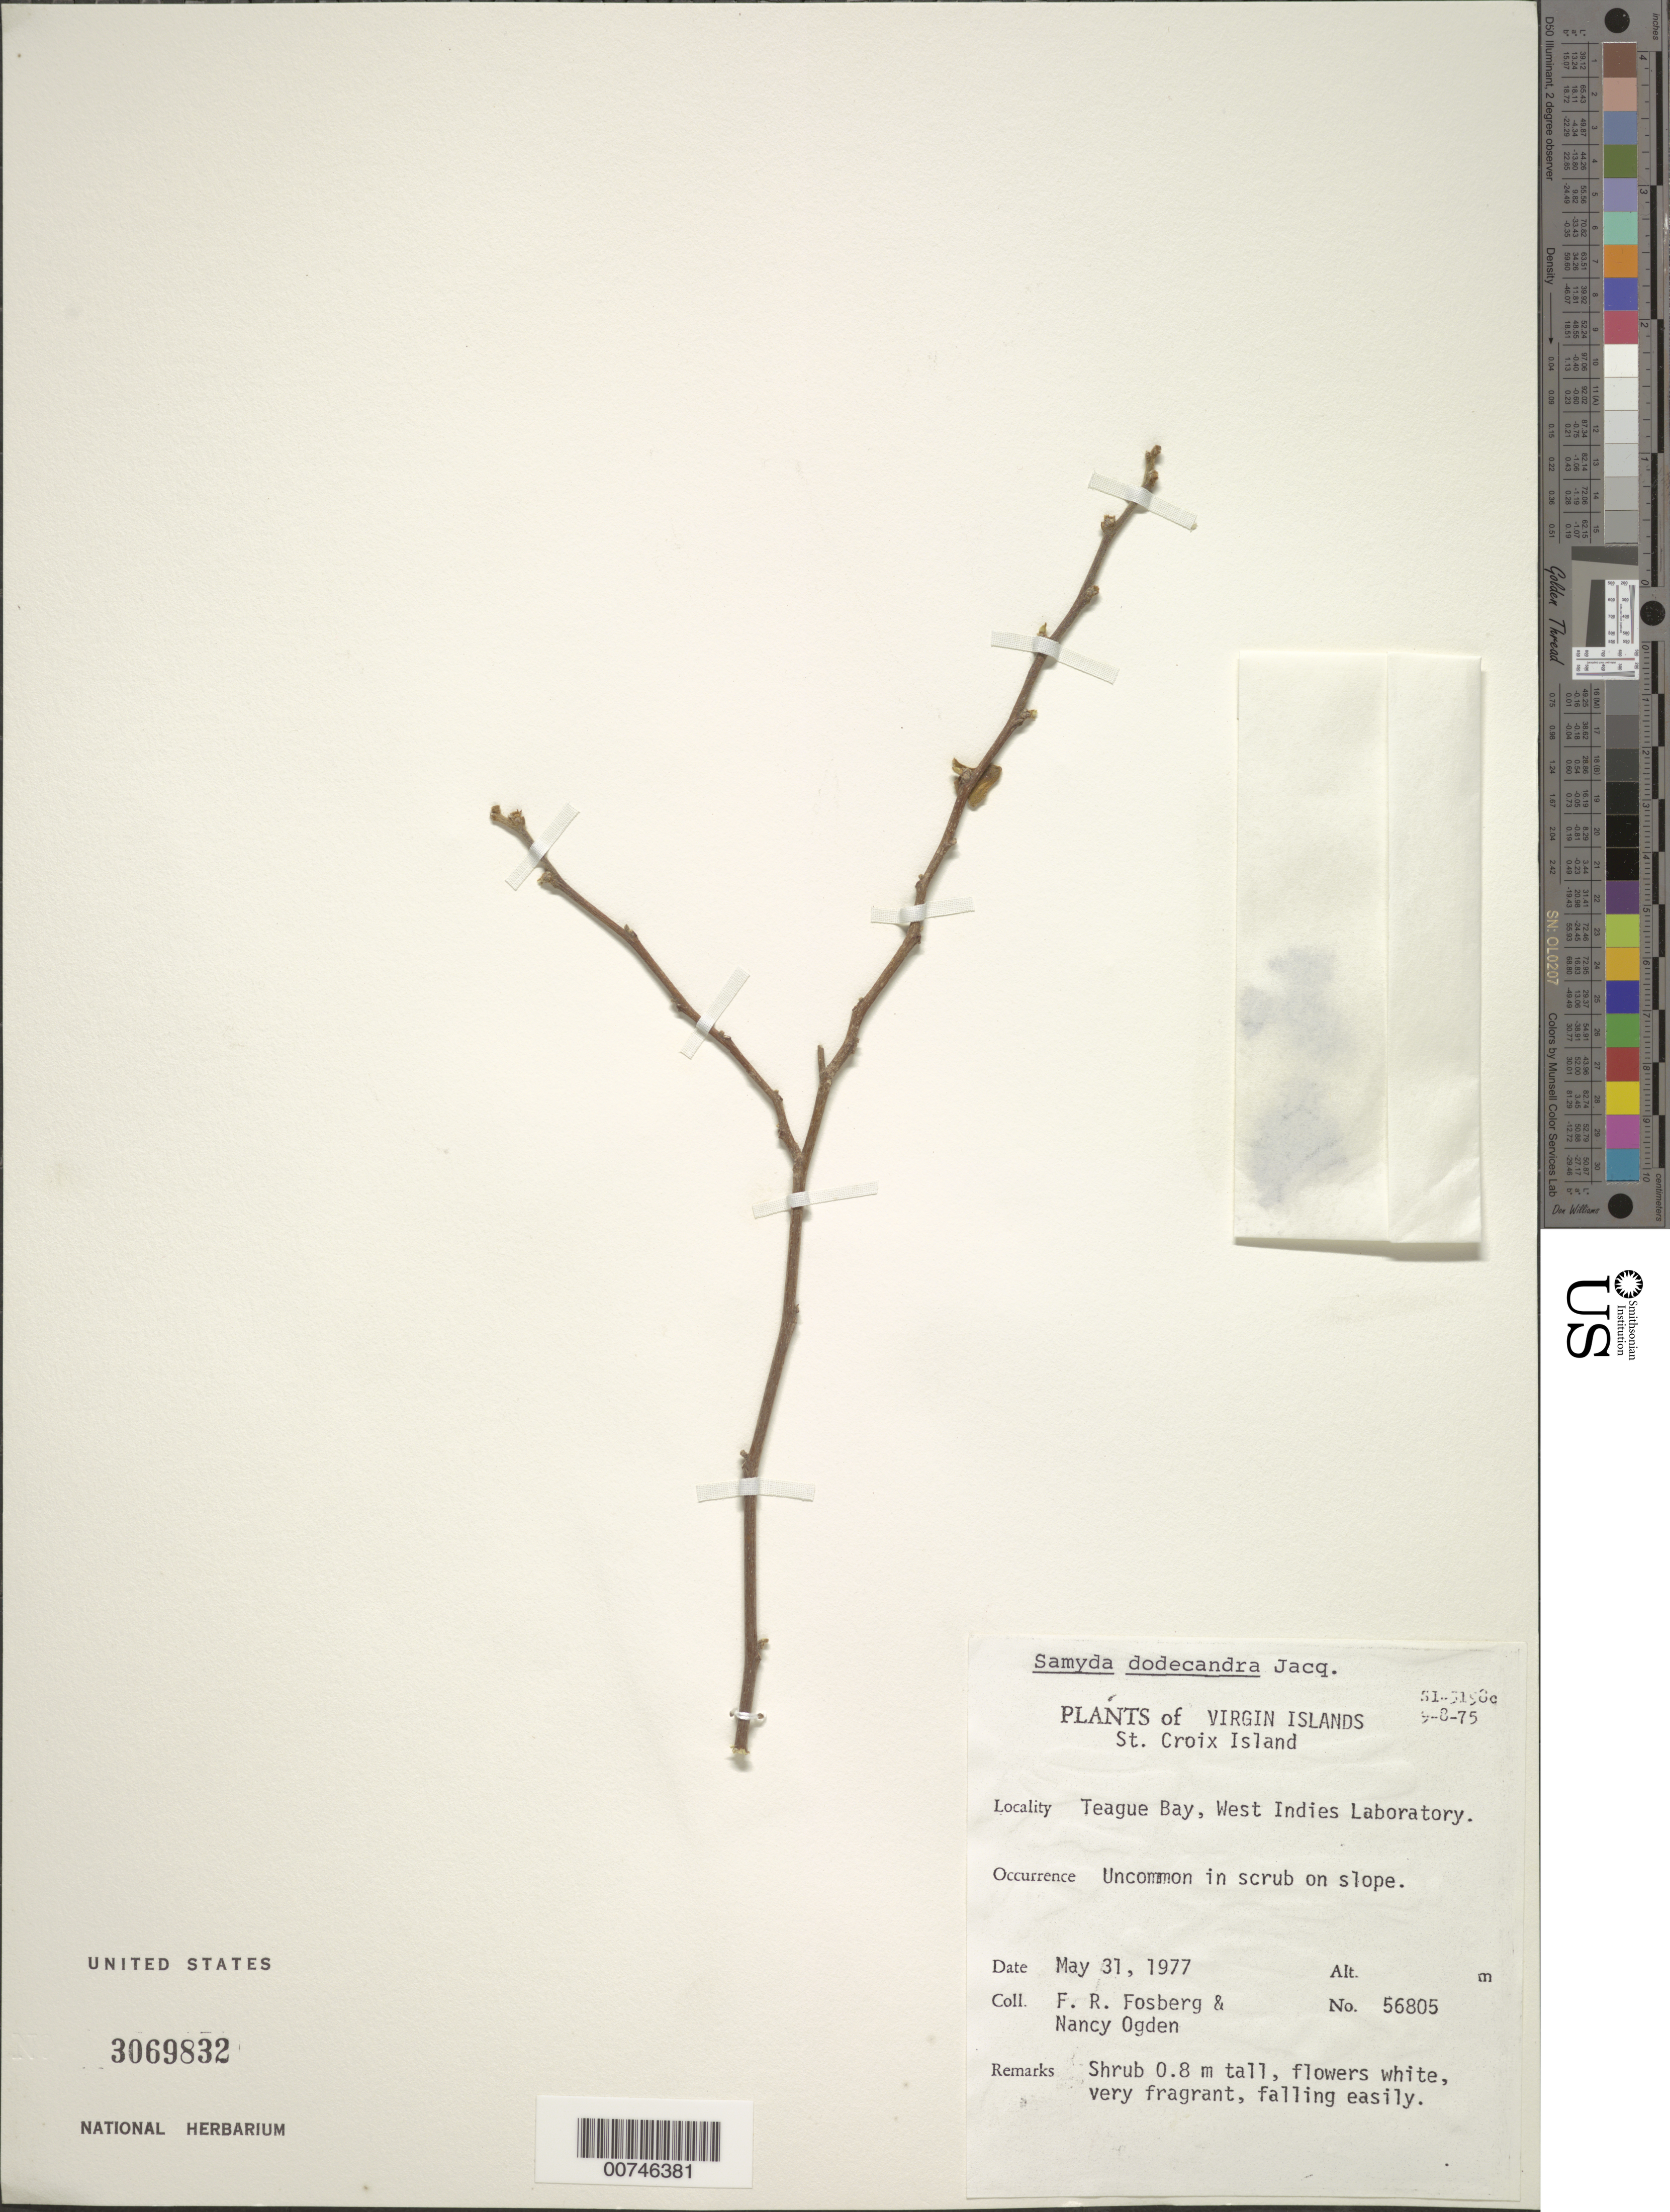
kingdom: Plantae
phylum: Tracheophyta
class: Magnoliopsida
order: Malpighiales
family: Salicaceae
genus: Casearia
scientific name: Casearia dodecandra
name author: (Jacq.) T. Samar. & M.H. Alford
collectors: F. R. Fosberg & N. Ogden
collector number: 56805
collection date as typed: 31 May 1977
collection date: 1977-05-31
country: U.S. Virgin Islands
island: St. Croix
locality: Teague Bay, West Indies Laboratory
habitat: Uncommon in scrub on slope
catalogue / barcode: US 3069832